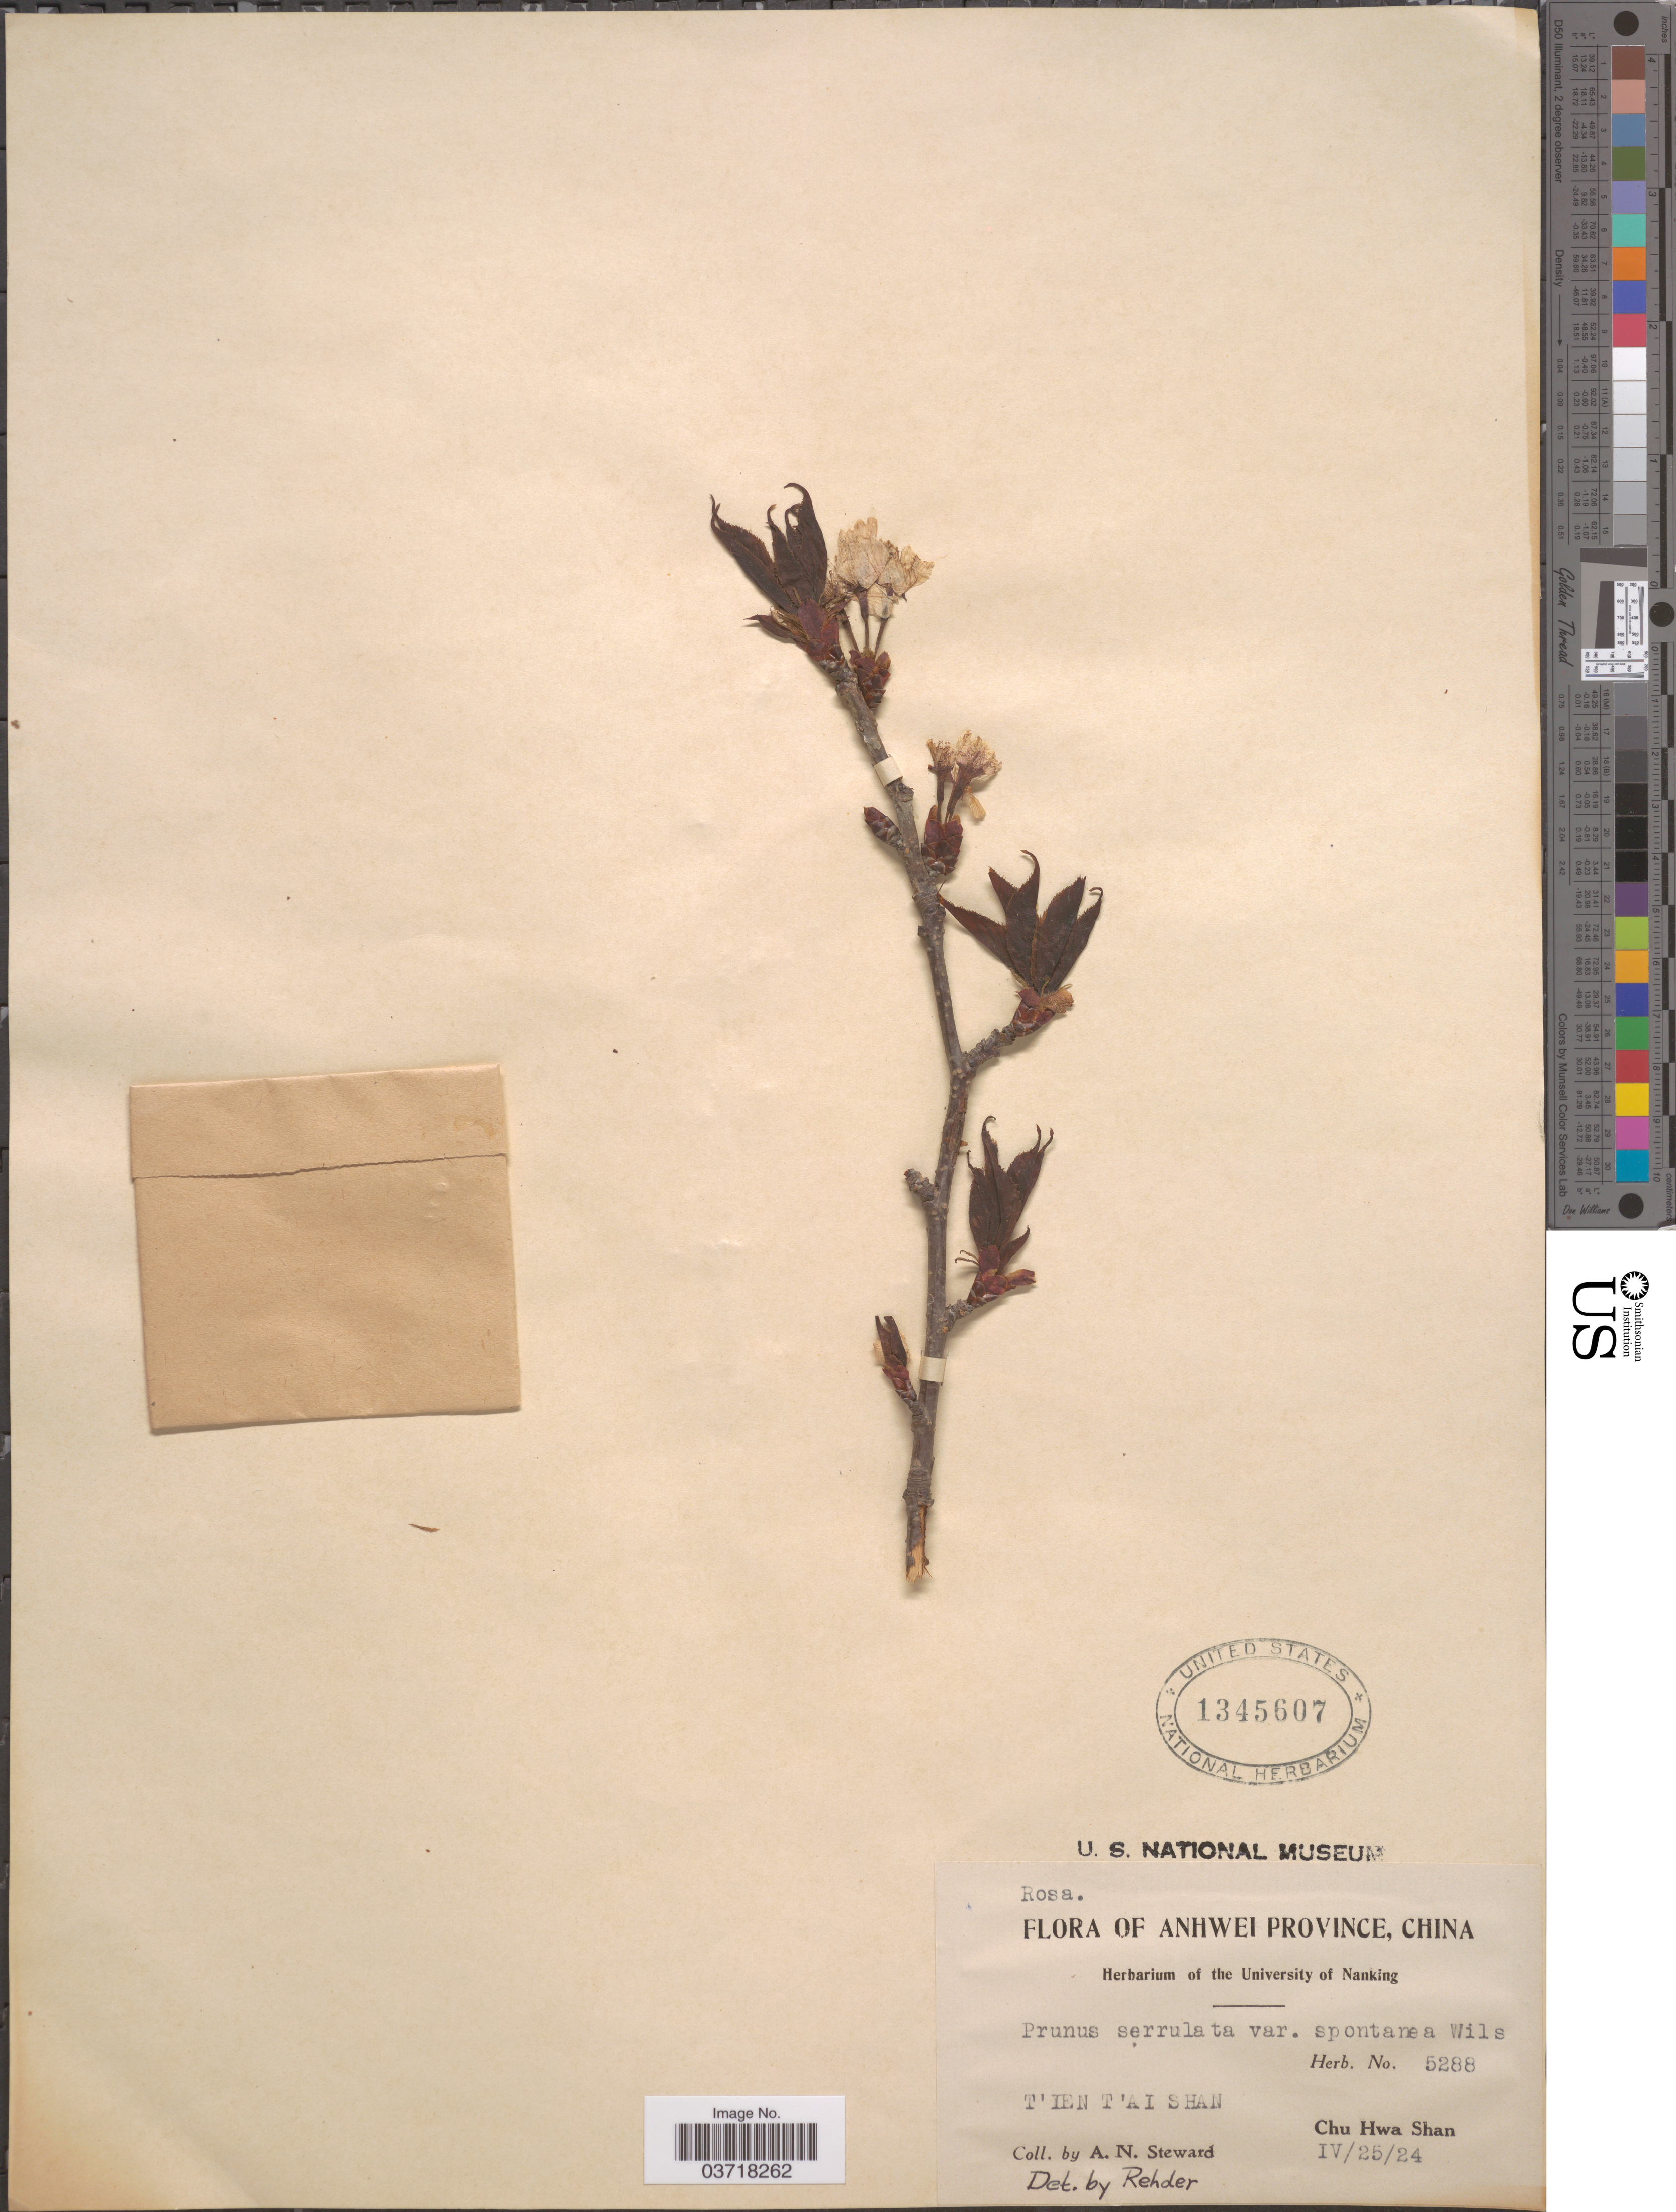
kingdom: Plantae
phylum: Tracheophyta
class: Magnoliopsida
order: Rosales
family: Rosaceae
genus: Prunus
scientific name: Prunus serrula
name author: Franch.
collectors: A. N. Steward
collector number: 5288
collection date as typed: Transcribed d/m/y: 25/4/24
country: China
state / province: Anhui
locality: Anhwei Province. T'ien T'ai Shan. Chu Hwa Shan.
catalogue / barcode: US 1345607